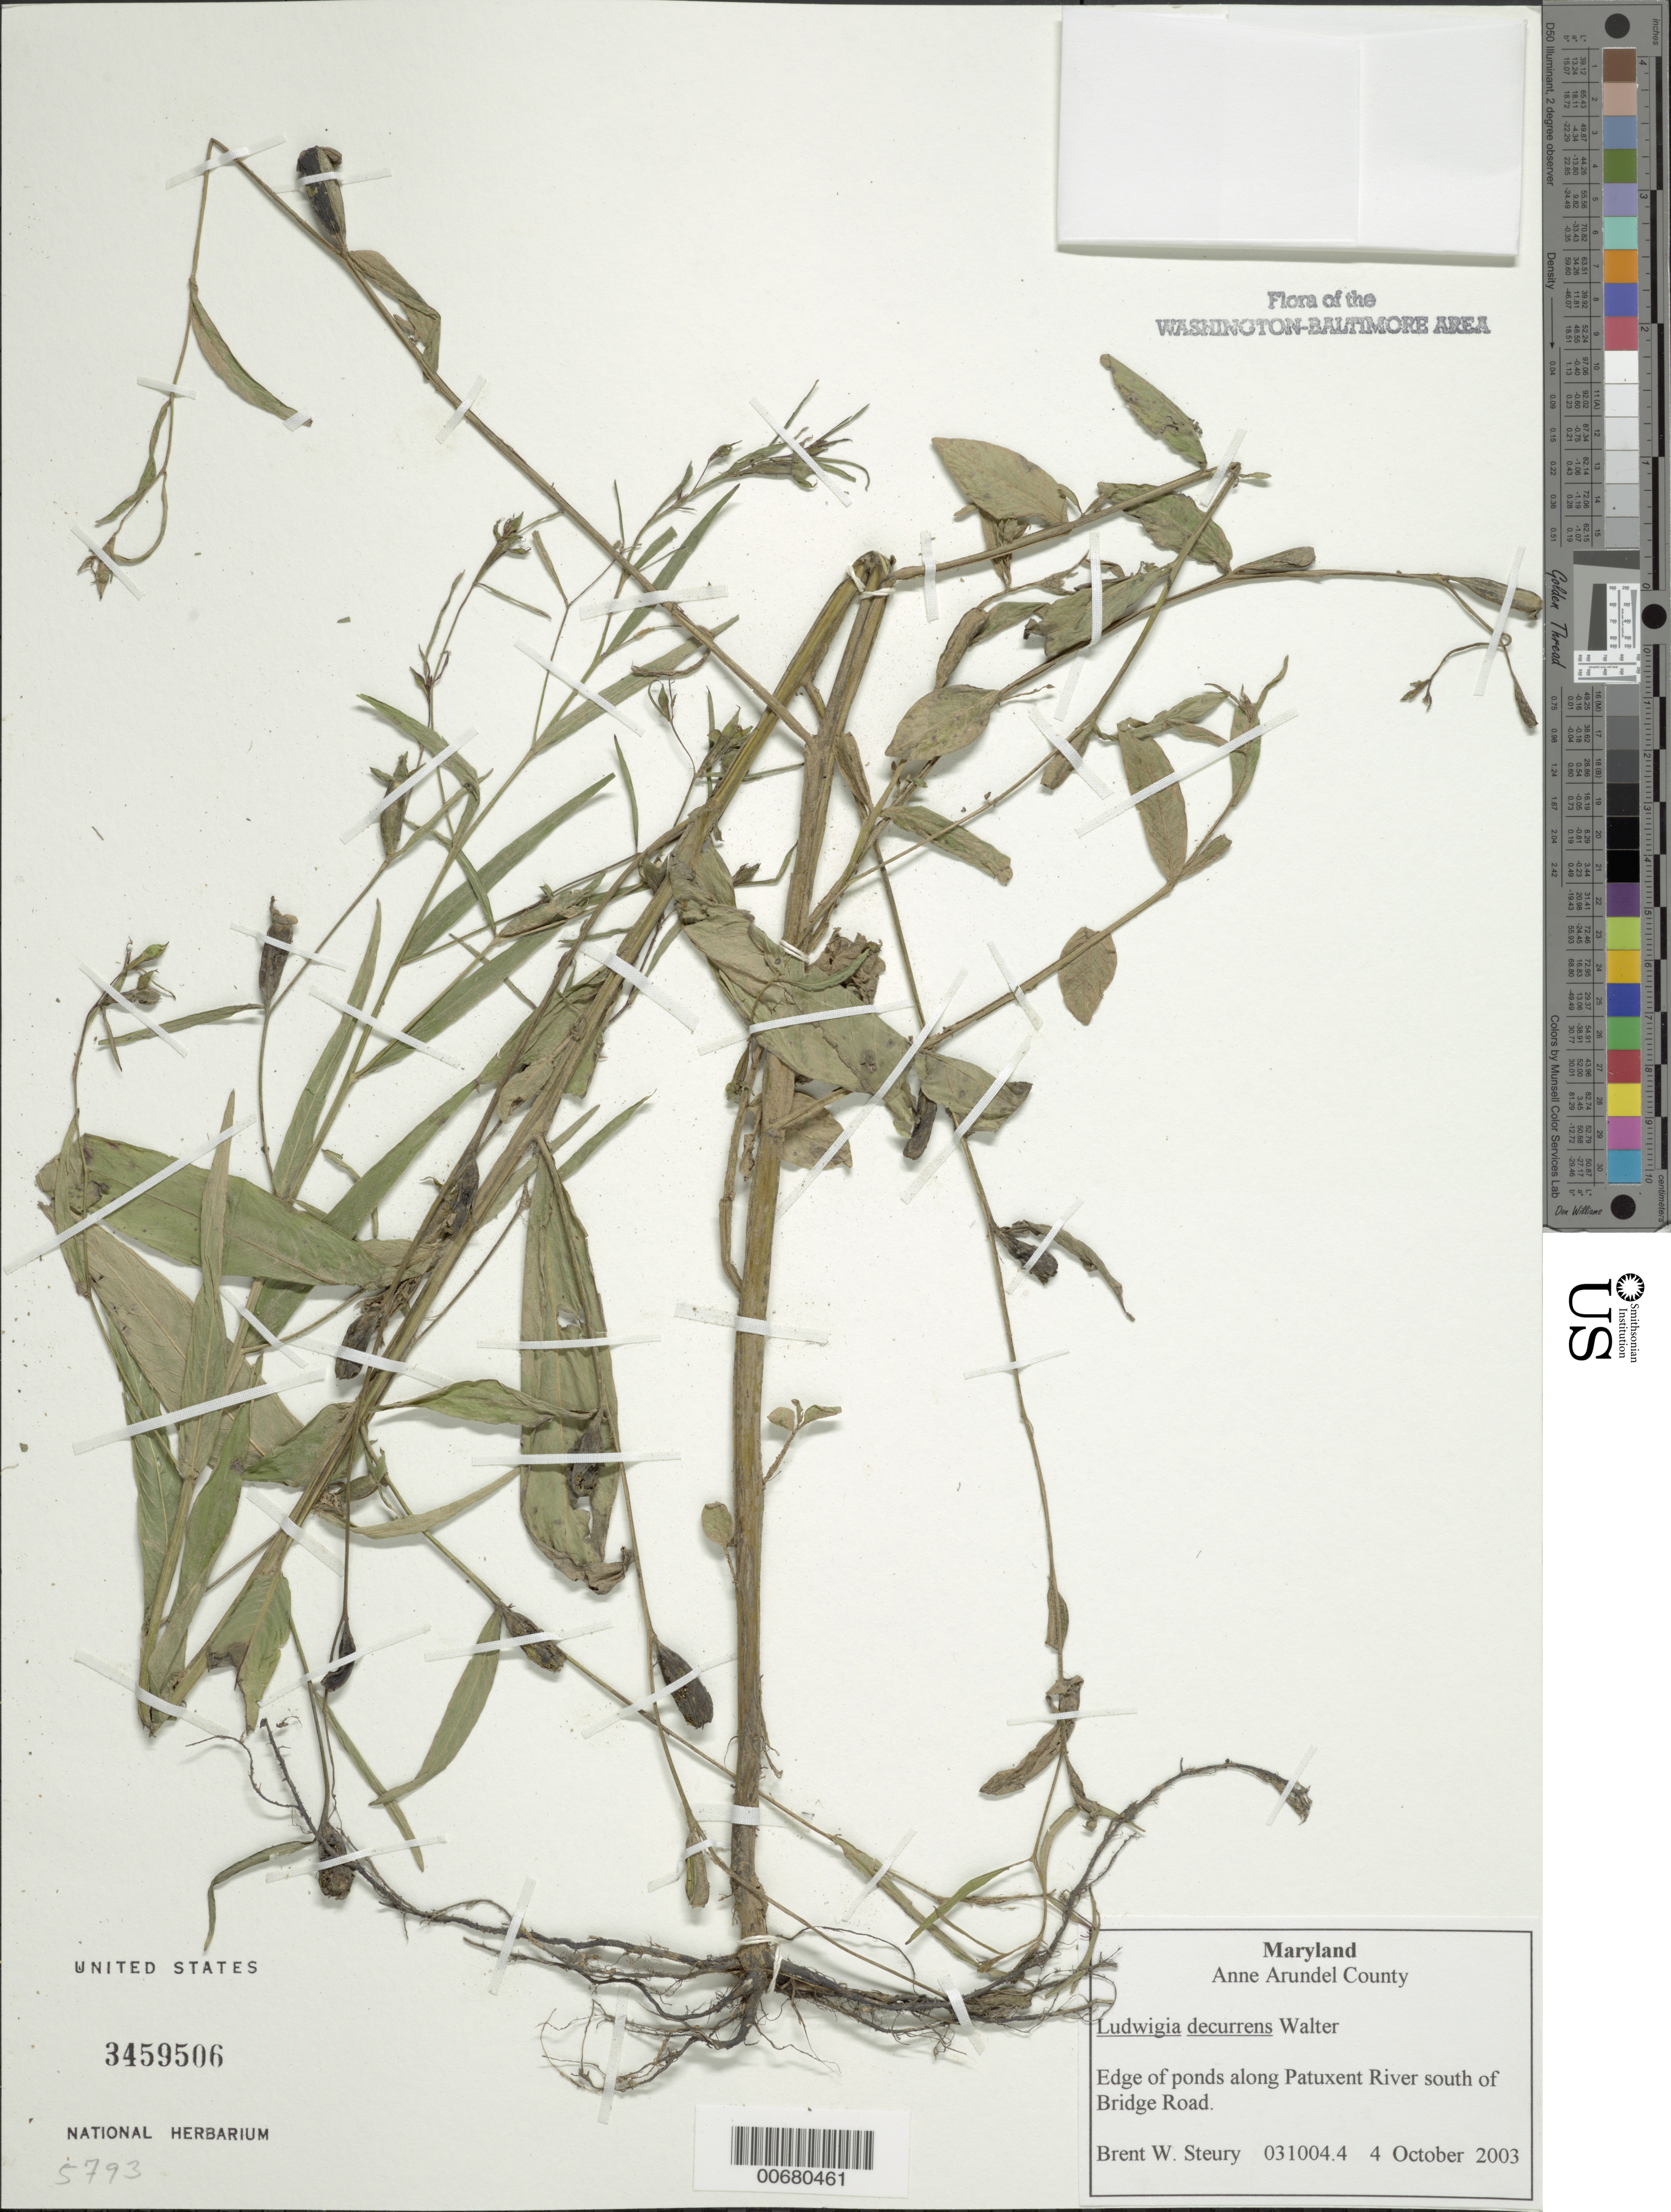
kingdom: Plantae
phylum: Tracheophyta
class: Magnoliopsida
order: Myrtales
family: Onagraceae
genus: Ludwigia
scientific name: Ludwigia decurrens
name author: Walter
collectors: B. Steury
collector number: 031004.4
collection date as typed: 04 Oct 2003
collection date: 2003-10-04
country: United States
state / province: Maryland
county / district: Anne Arundel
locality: Along Patuxent River south of Bridge Road.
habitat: Edge of ponds.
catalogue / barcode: US 3459506